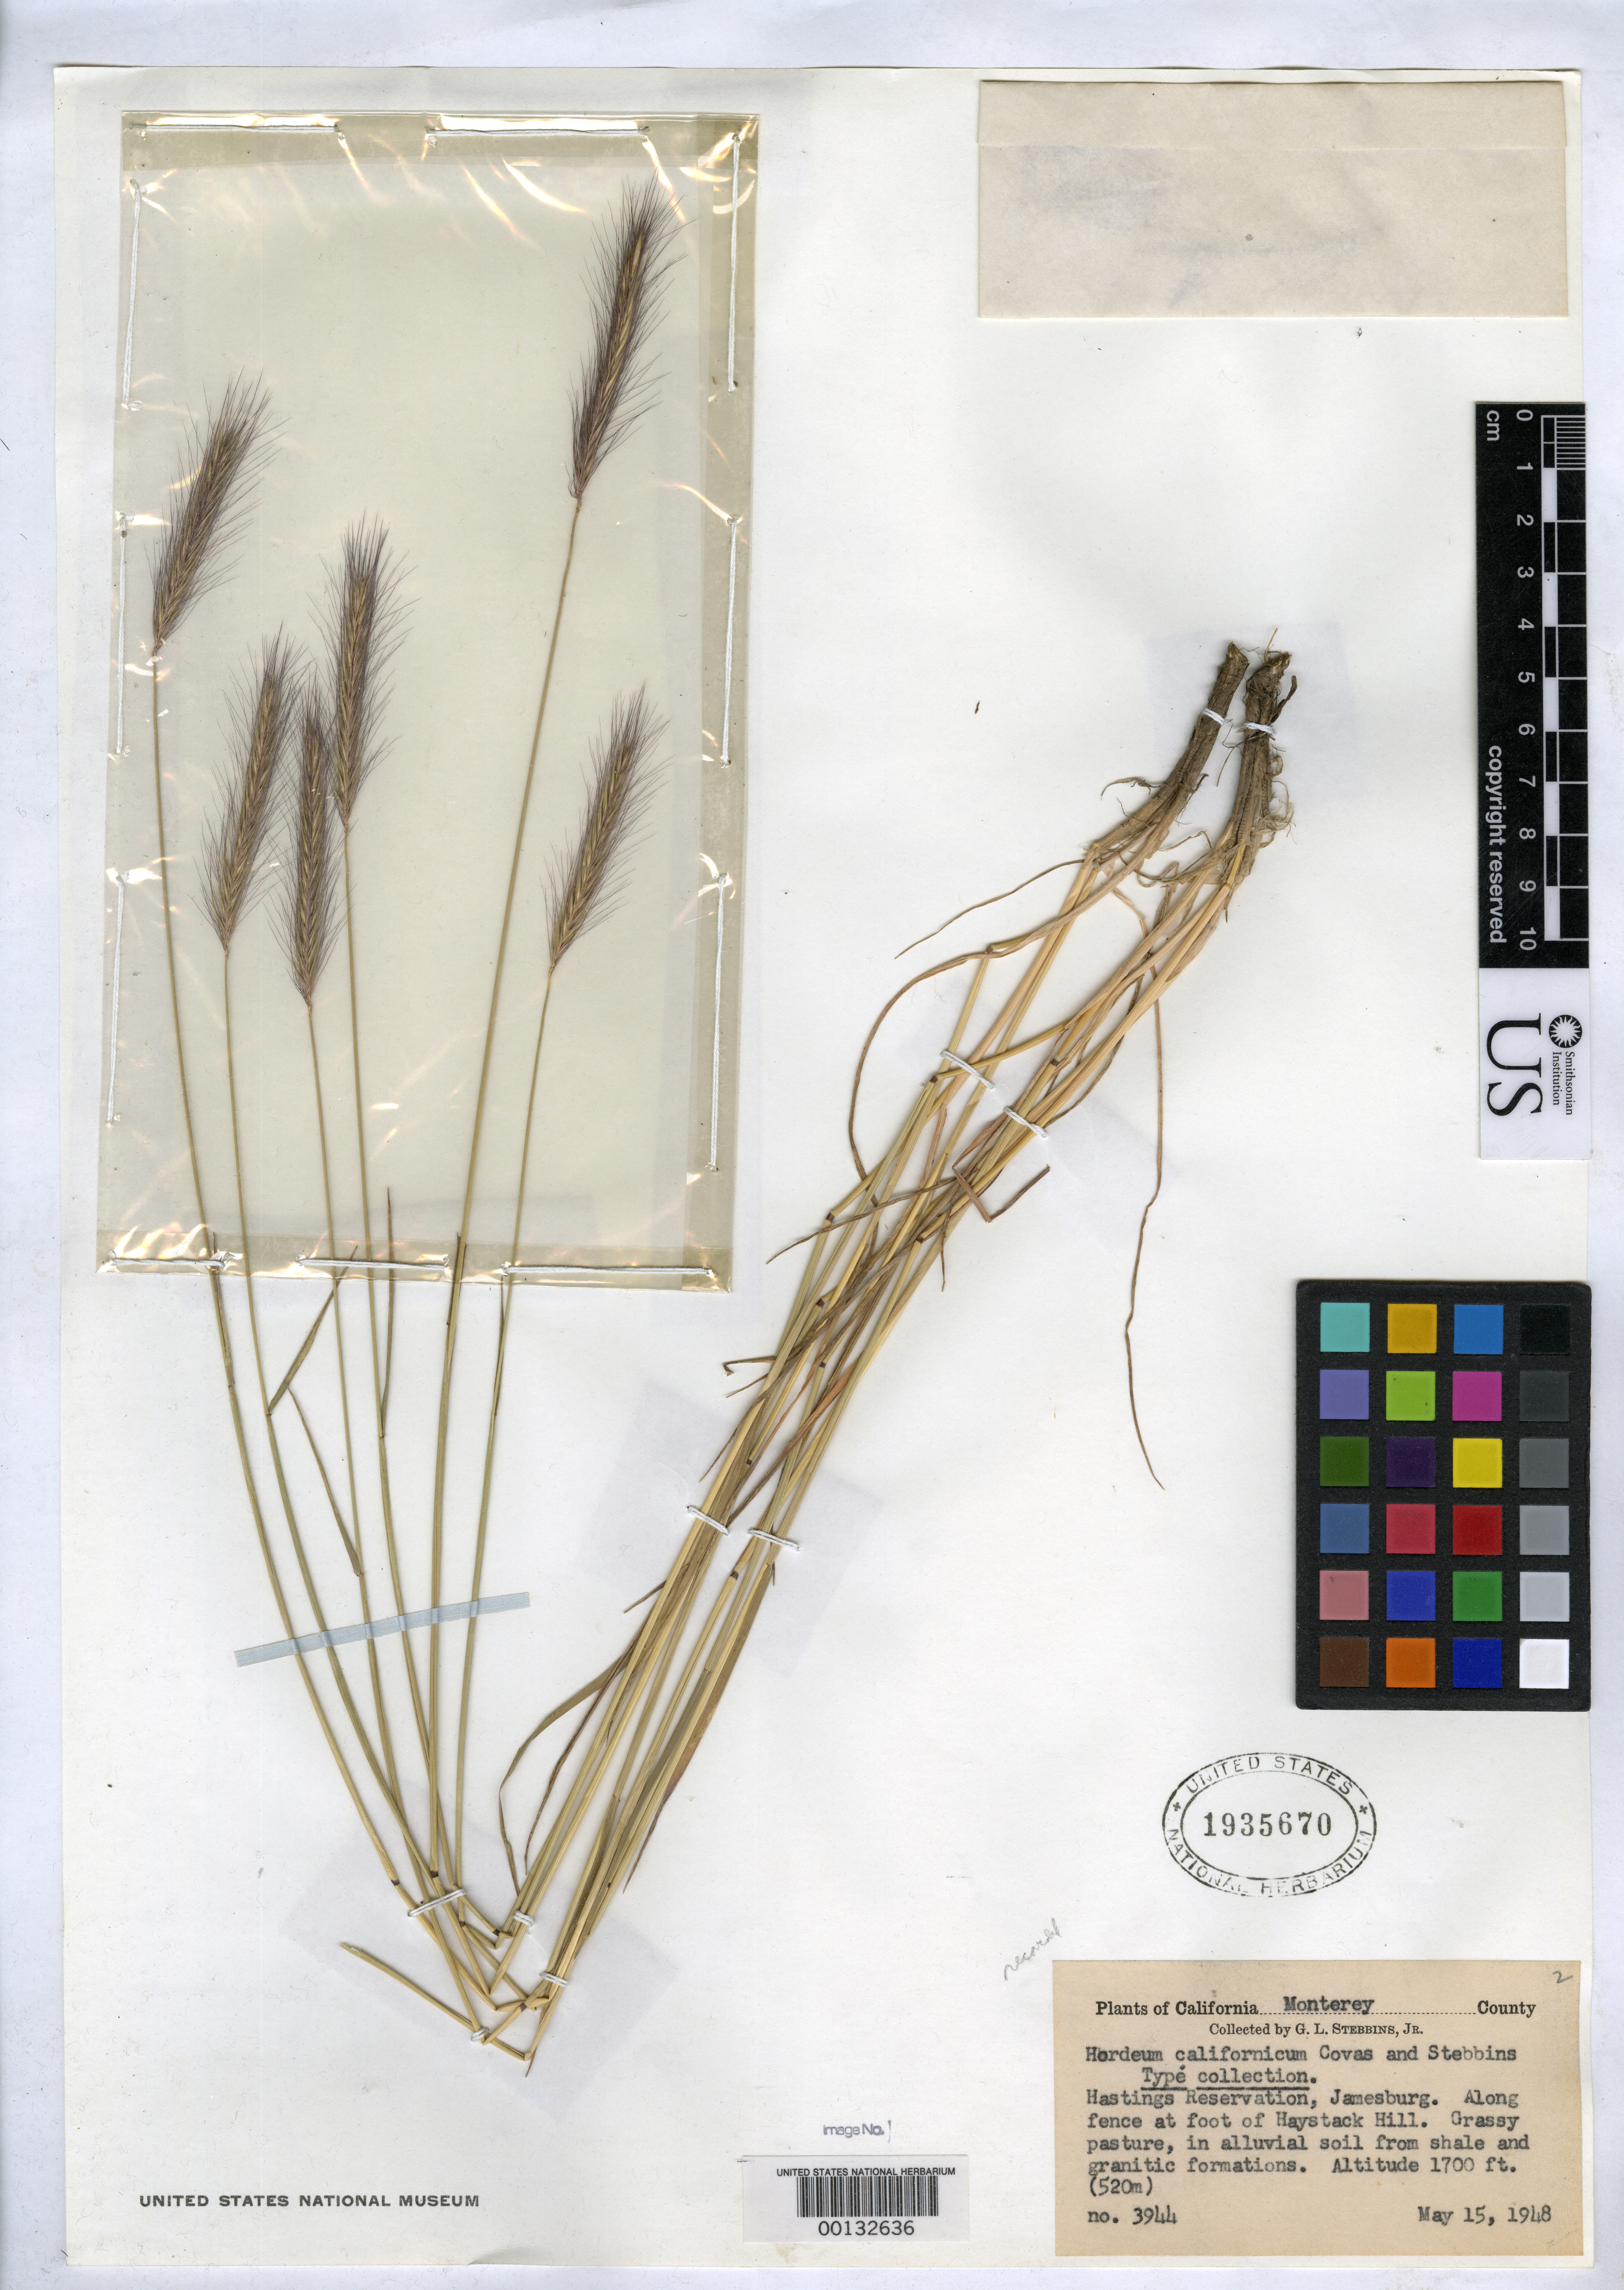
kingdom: Plantae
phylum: Tracheophyta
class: Liliopsida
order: Poales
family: Poaceae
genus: Hordeum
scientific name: Hordeum californicum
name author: Covas & Stebbins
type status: Isotype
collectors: G. L. Stebbins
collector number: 3944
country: United States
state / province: California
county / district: Monterey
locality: Hastings reservation, Jamesburg, foot of Haystack hill.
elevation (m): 520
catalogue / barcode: US 1935670